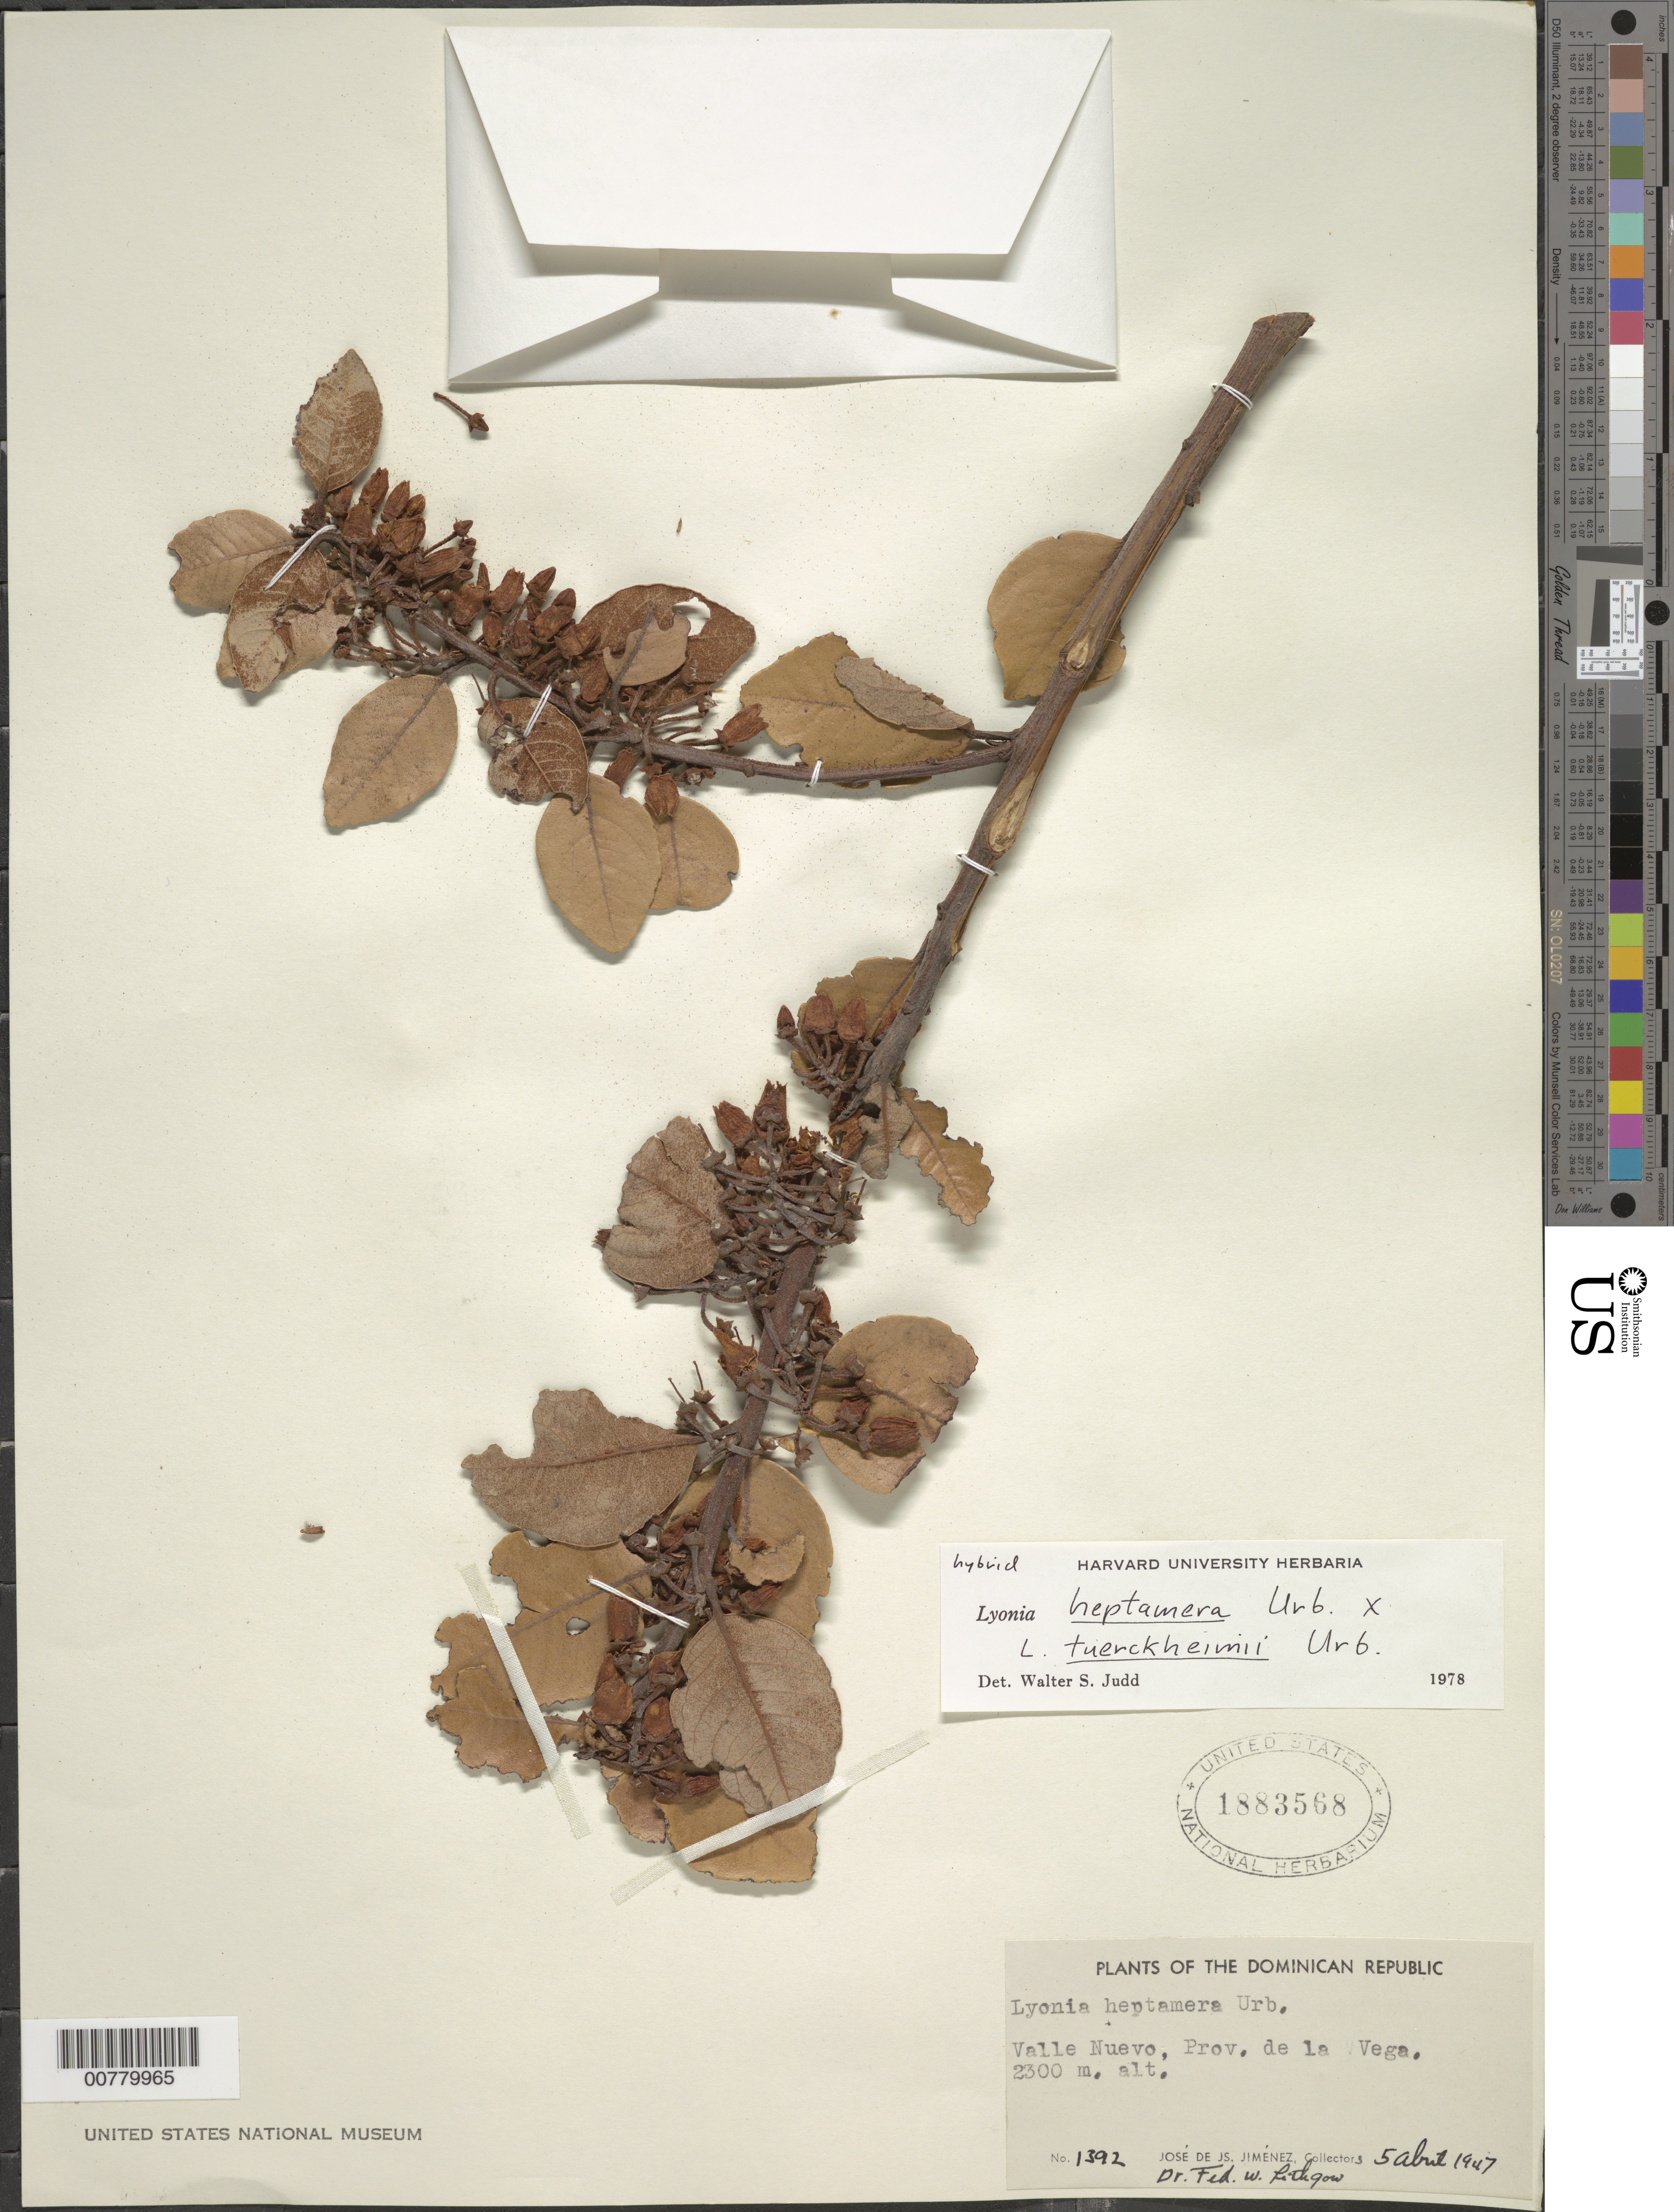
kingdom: Plantae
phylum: Tracheophyta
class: Magnoliopsida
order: Ericales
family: Ericaceae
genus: Lyonia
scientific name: Lyonia heptamera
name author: Urb.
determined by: Judd, Walter S.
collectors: J. J. Jiménez & F. Lithgow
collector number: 1392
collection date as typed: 05 Apr 1947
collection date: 1947-04-05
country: Dominican Republic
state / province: La Vega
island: Hispaniola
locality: Valle Nuevo.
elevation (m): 2300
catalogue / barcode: US 1883568